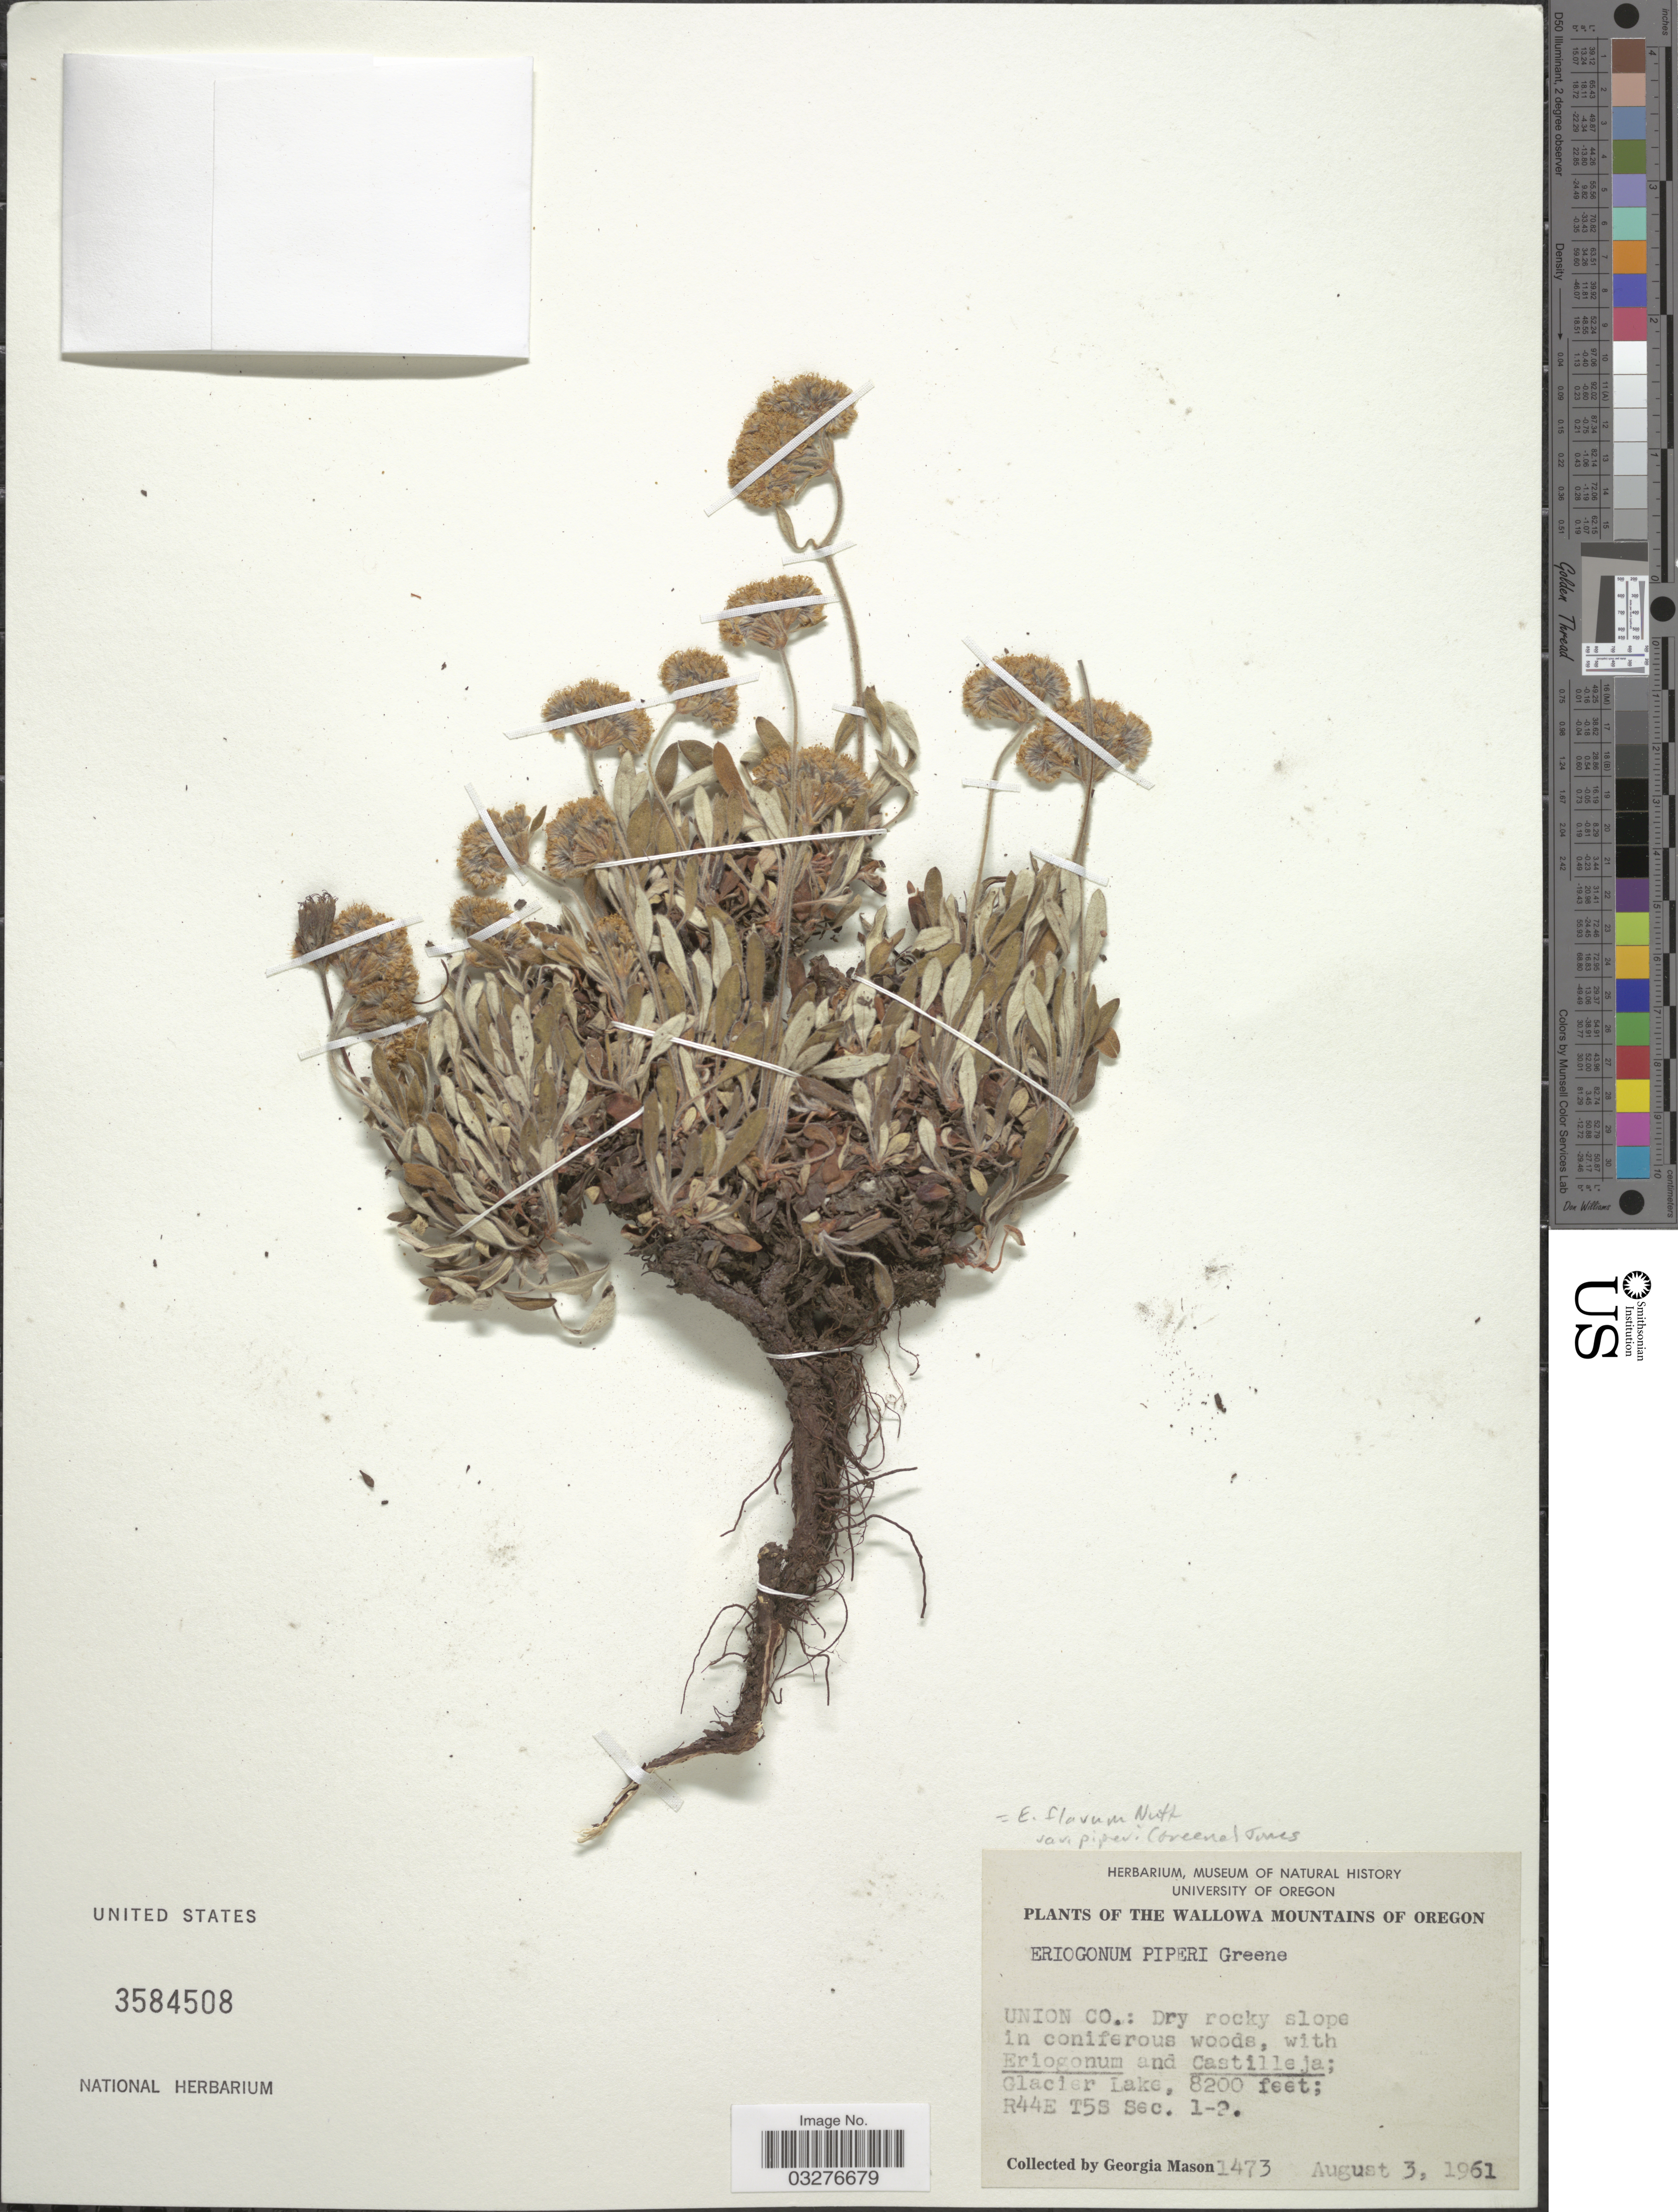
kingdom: Plantae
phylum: Tracheophyta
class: Magnoliopsida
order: Caryophyllales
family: Polygonaceae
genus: Eriogonum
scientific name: Eriogonum flavum var. piperi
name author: M.E. Jones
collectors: G. Mason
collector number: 1473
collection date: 1961-08-03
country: United States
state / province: Oregon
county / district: Union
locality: The Wallowa Mountains of Oregon, Union Co.: Glacier Lake, R44E T5S Sec. 1-2.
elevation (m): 2499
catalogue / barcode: US 3584508